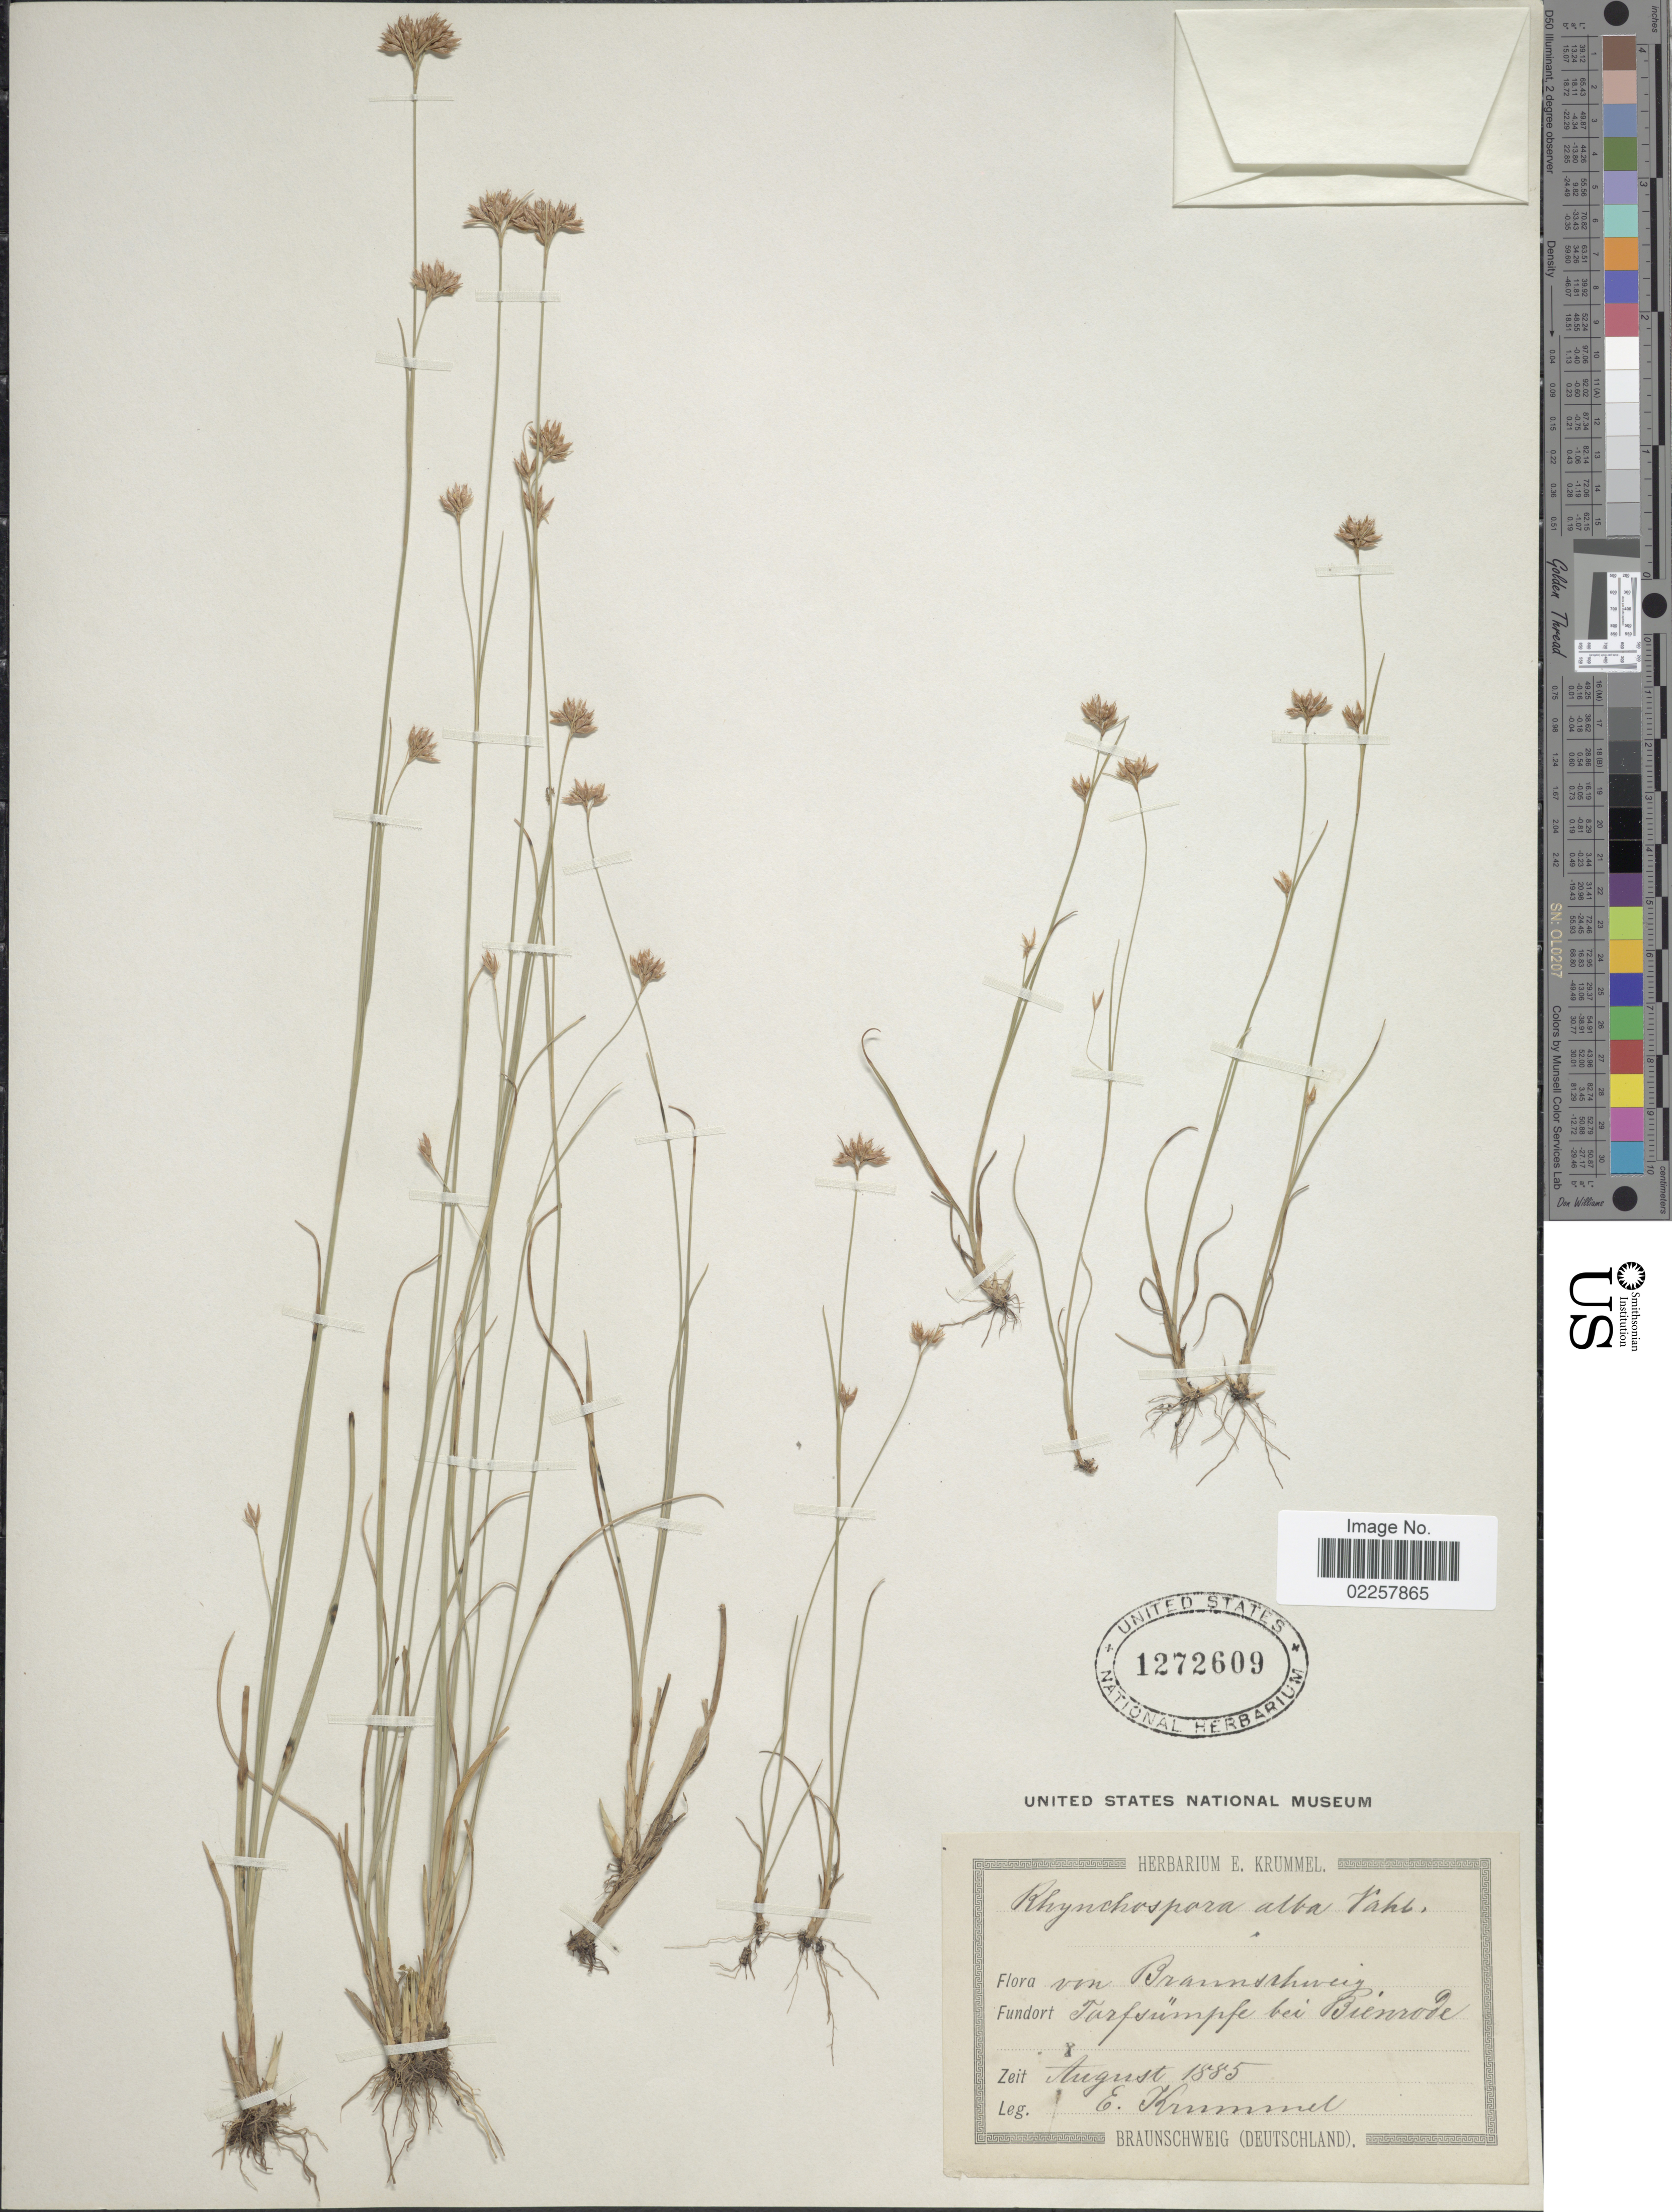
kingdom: Plantae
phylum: Tracheophyta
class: Liliopsida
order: Poales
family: Cyperaceae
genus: Rhynchospora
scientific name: Rhynchospora alba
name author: (L.) Vahl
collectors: E. Krummel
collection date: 1885-08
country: Germany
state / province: Niedersachsen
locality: Tarfsumpfe [interpreted] bei Bienrode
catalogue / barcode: US 1272609